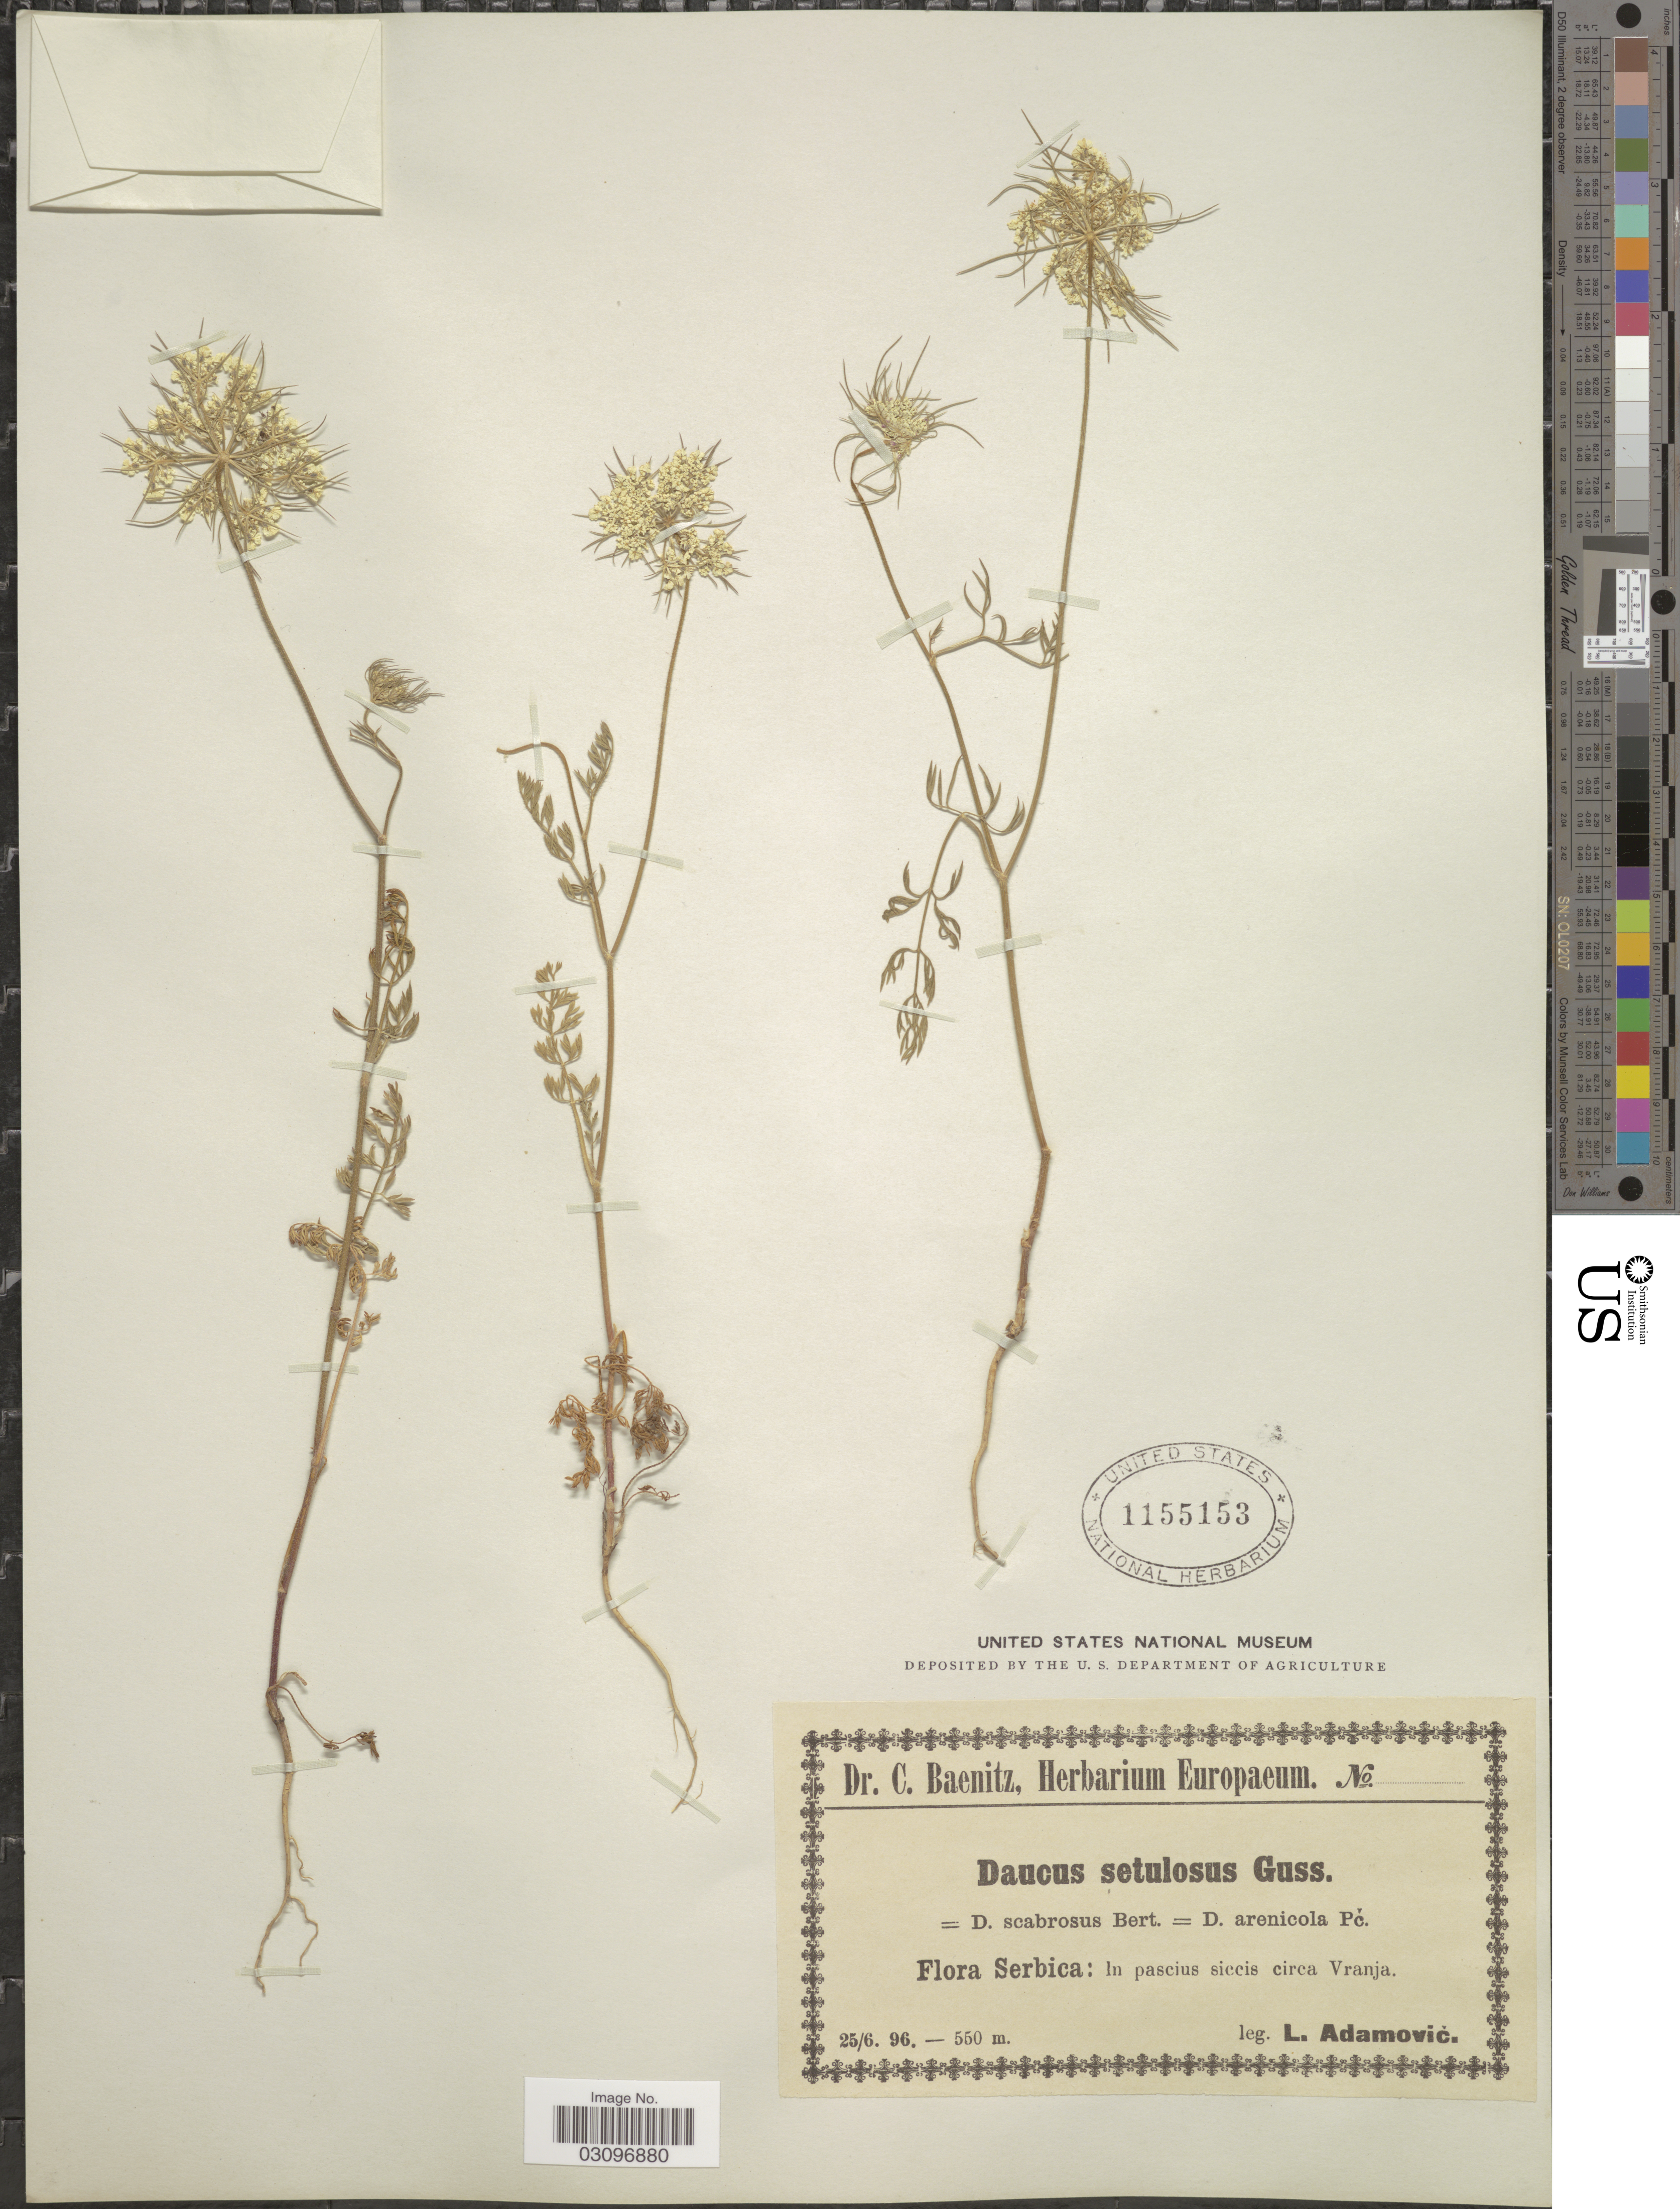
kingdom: Plantae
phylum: Tracheophyta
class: Magnoliopsida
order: Apiales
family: Apiaceae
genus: Daucus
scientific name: Daucus setulosus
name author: Gussone ex DC.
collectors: L. Adamović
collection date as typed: Transcribed d/m/y: 25/6/96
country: Serbia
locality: Serbica: In pascius siccis circa Vranja.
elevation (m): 550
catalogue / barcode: US 1155153